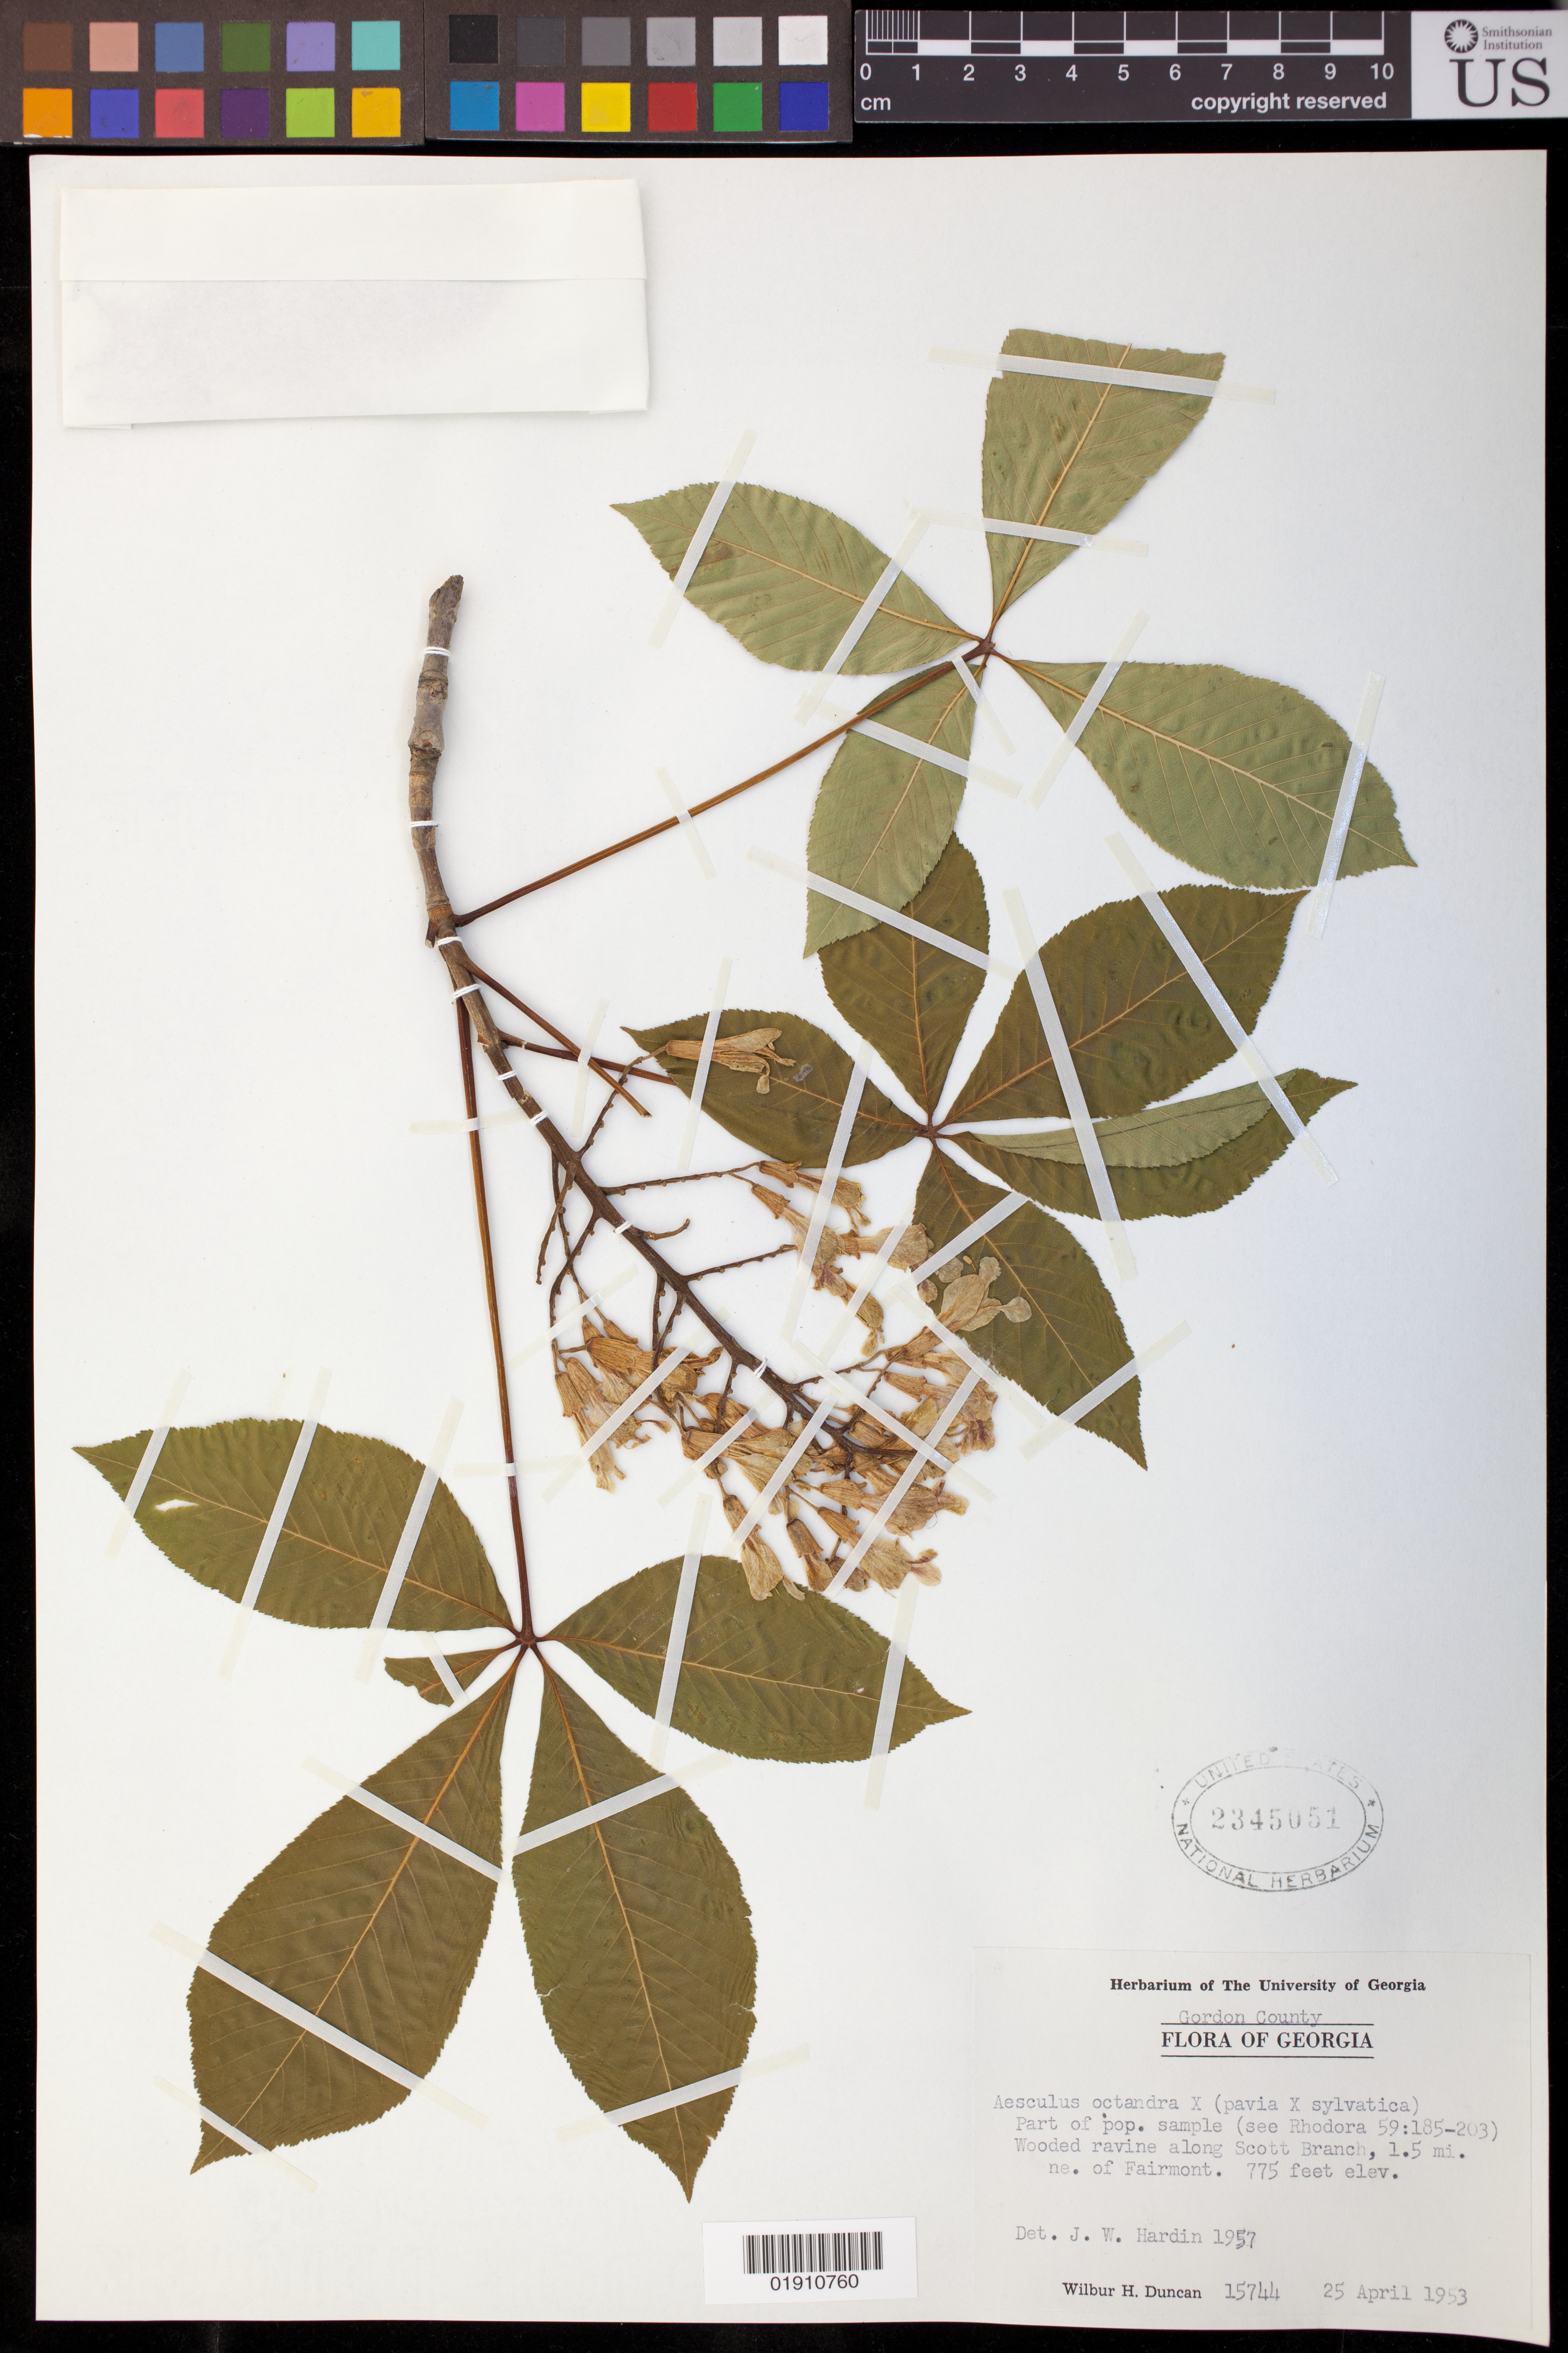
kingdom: Plantae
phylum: Tracheophyta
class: Magnoliopsida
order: Sapindales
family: Sapindaceae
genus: Aesculus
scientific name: Aesculus octandra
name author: Marshall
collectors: W. H. Duncan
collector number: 15744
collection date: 1953-04-25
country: United States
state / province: Georgia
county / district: Gordon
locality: Wooded ravine along Scott Branch, 1.5 miles NE of Fairmont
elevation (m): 236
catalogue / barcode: US 2345651